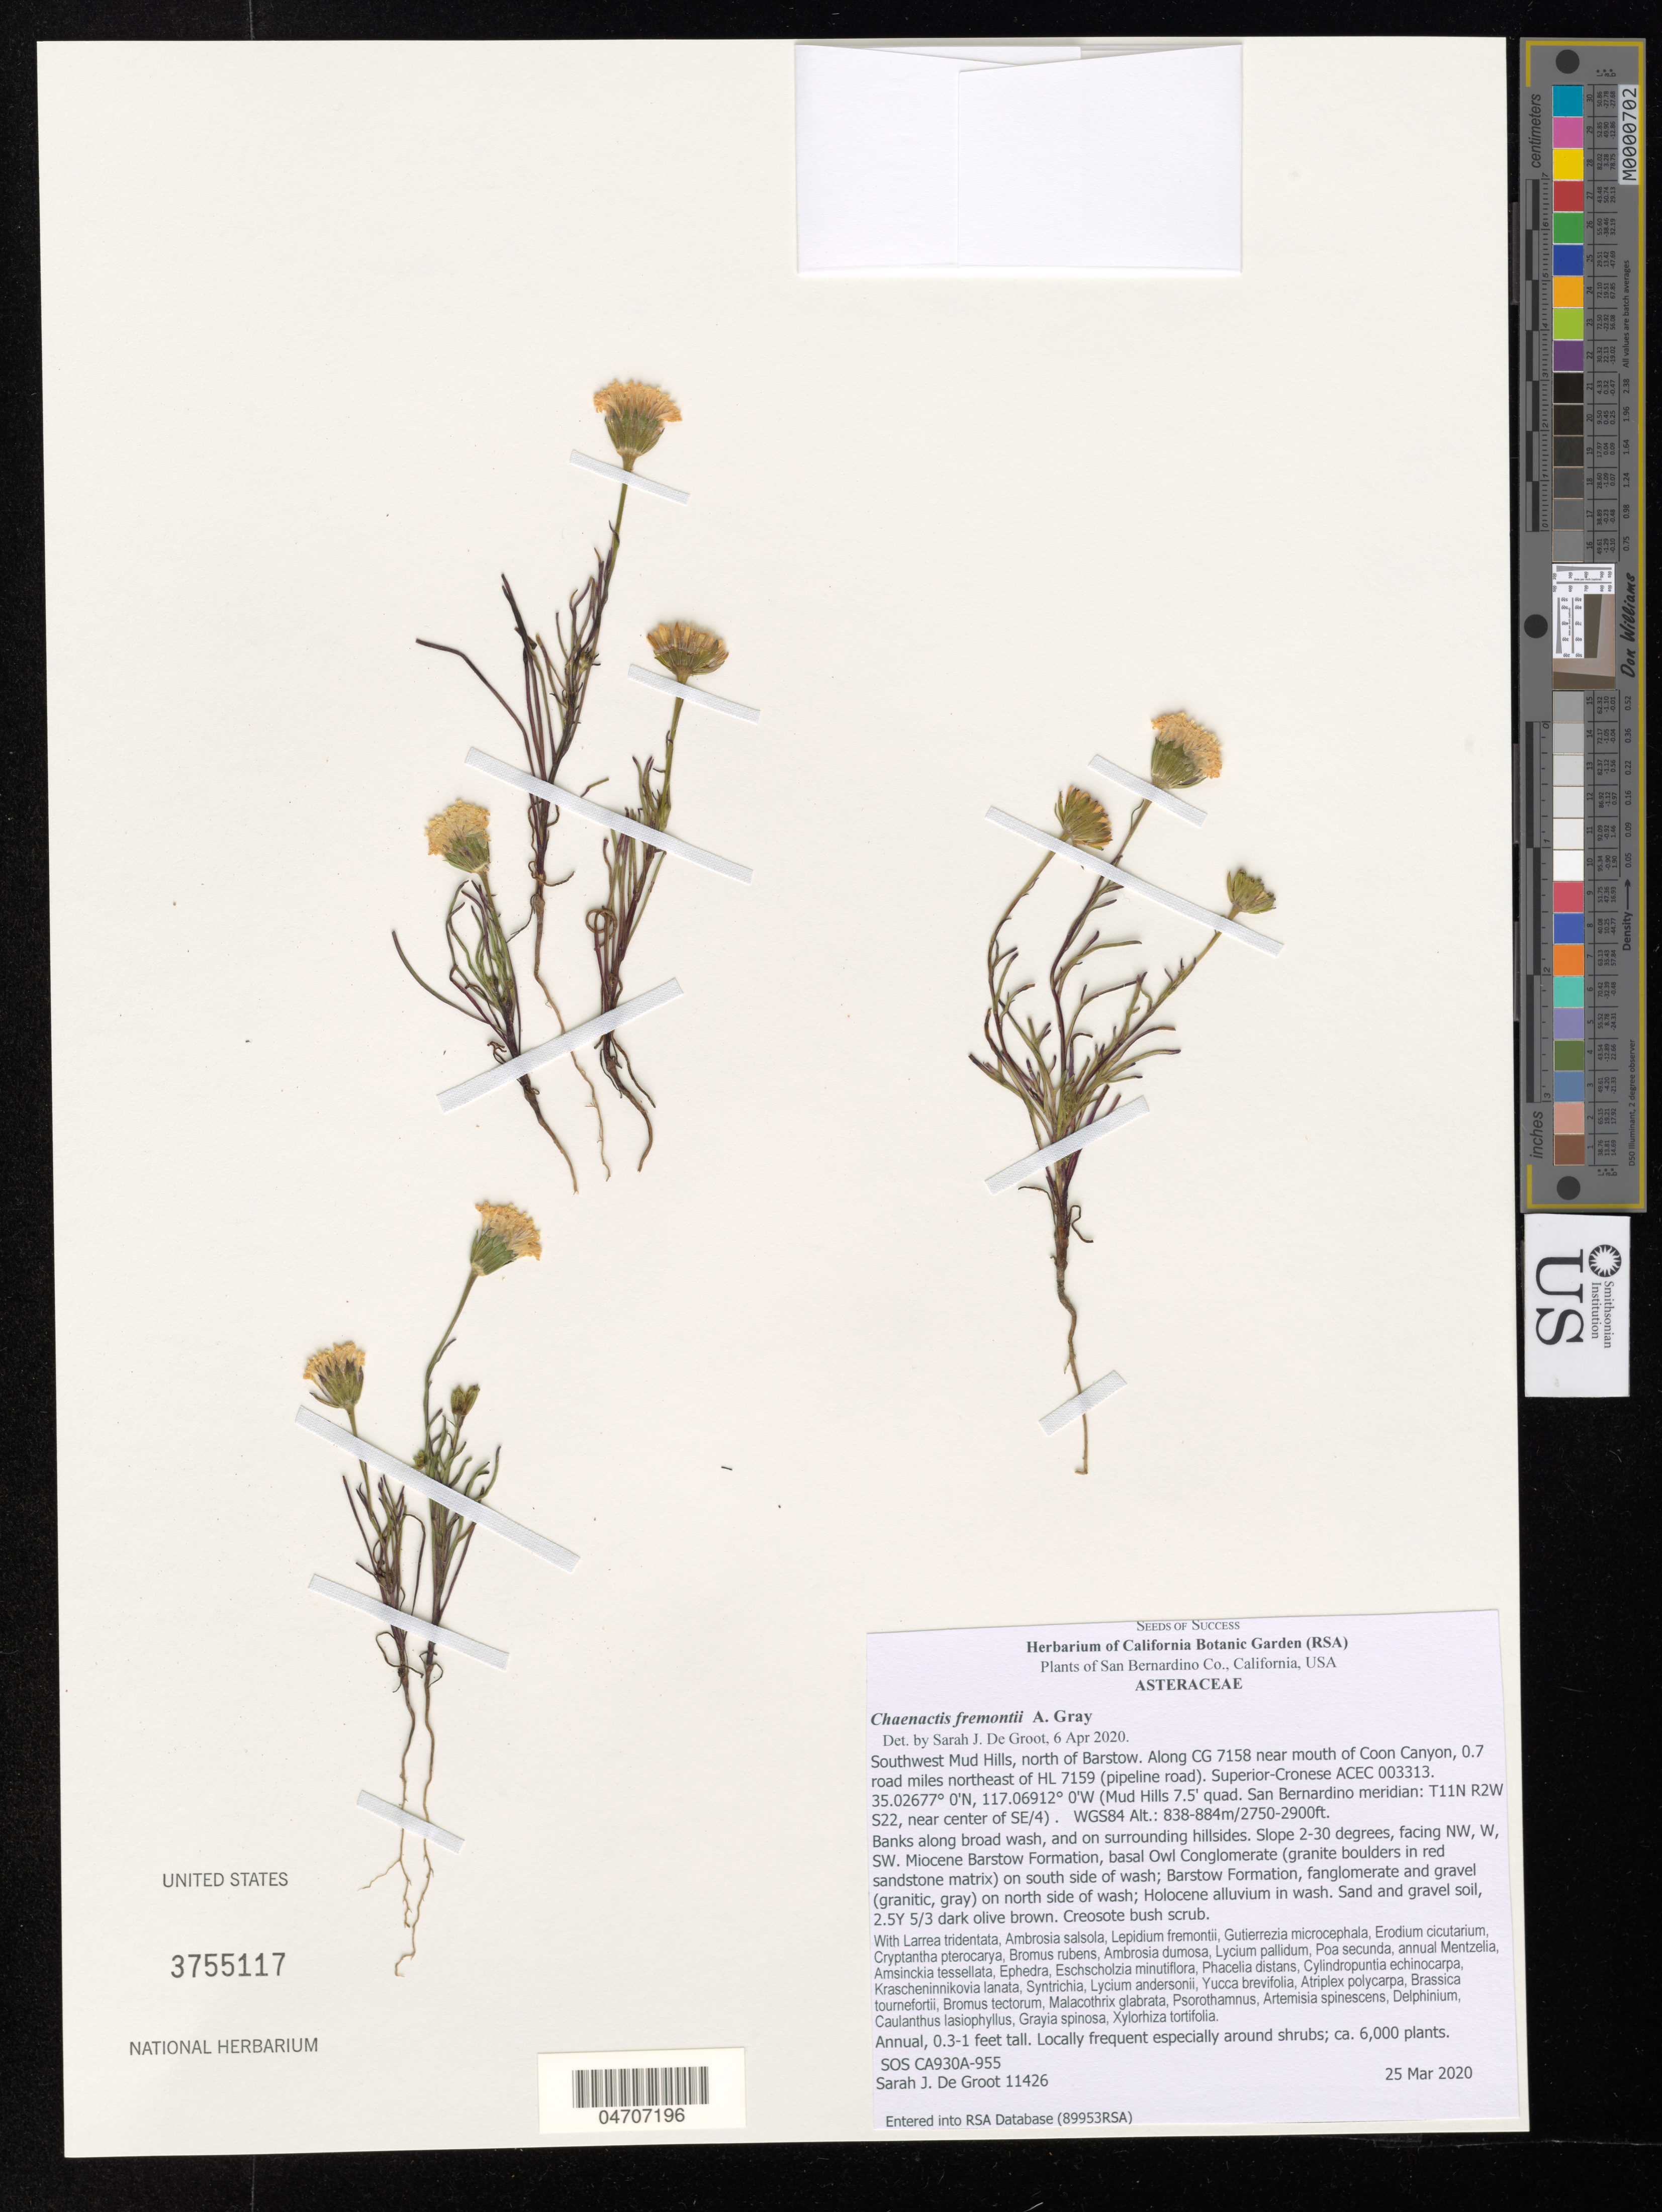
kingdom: Plantae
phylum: Tracheophyta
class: Magnoliopsida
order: Asterales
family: Asteraceae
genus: Chaenactis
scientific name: Chaenactis fremontii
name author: A. Gray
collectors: S. De Groot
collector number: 11426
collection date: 2020-03-25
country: United States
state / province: California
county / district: San Bernardino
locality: San Bernardino Co. Southwest Mud Hills, north of Barstow. Along CG 7158 near mouth of Coon Canyon, 0.7 road miles northeast of HL 7159 (pipeline road). Superior-Cronese ACEC 003313. (Mud Hills 7.5' quad. San Bernardino meridian: T11N R2W S22, near center of SE/4). WGA84.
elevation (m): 838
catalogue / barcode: US 3755117